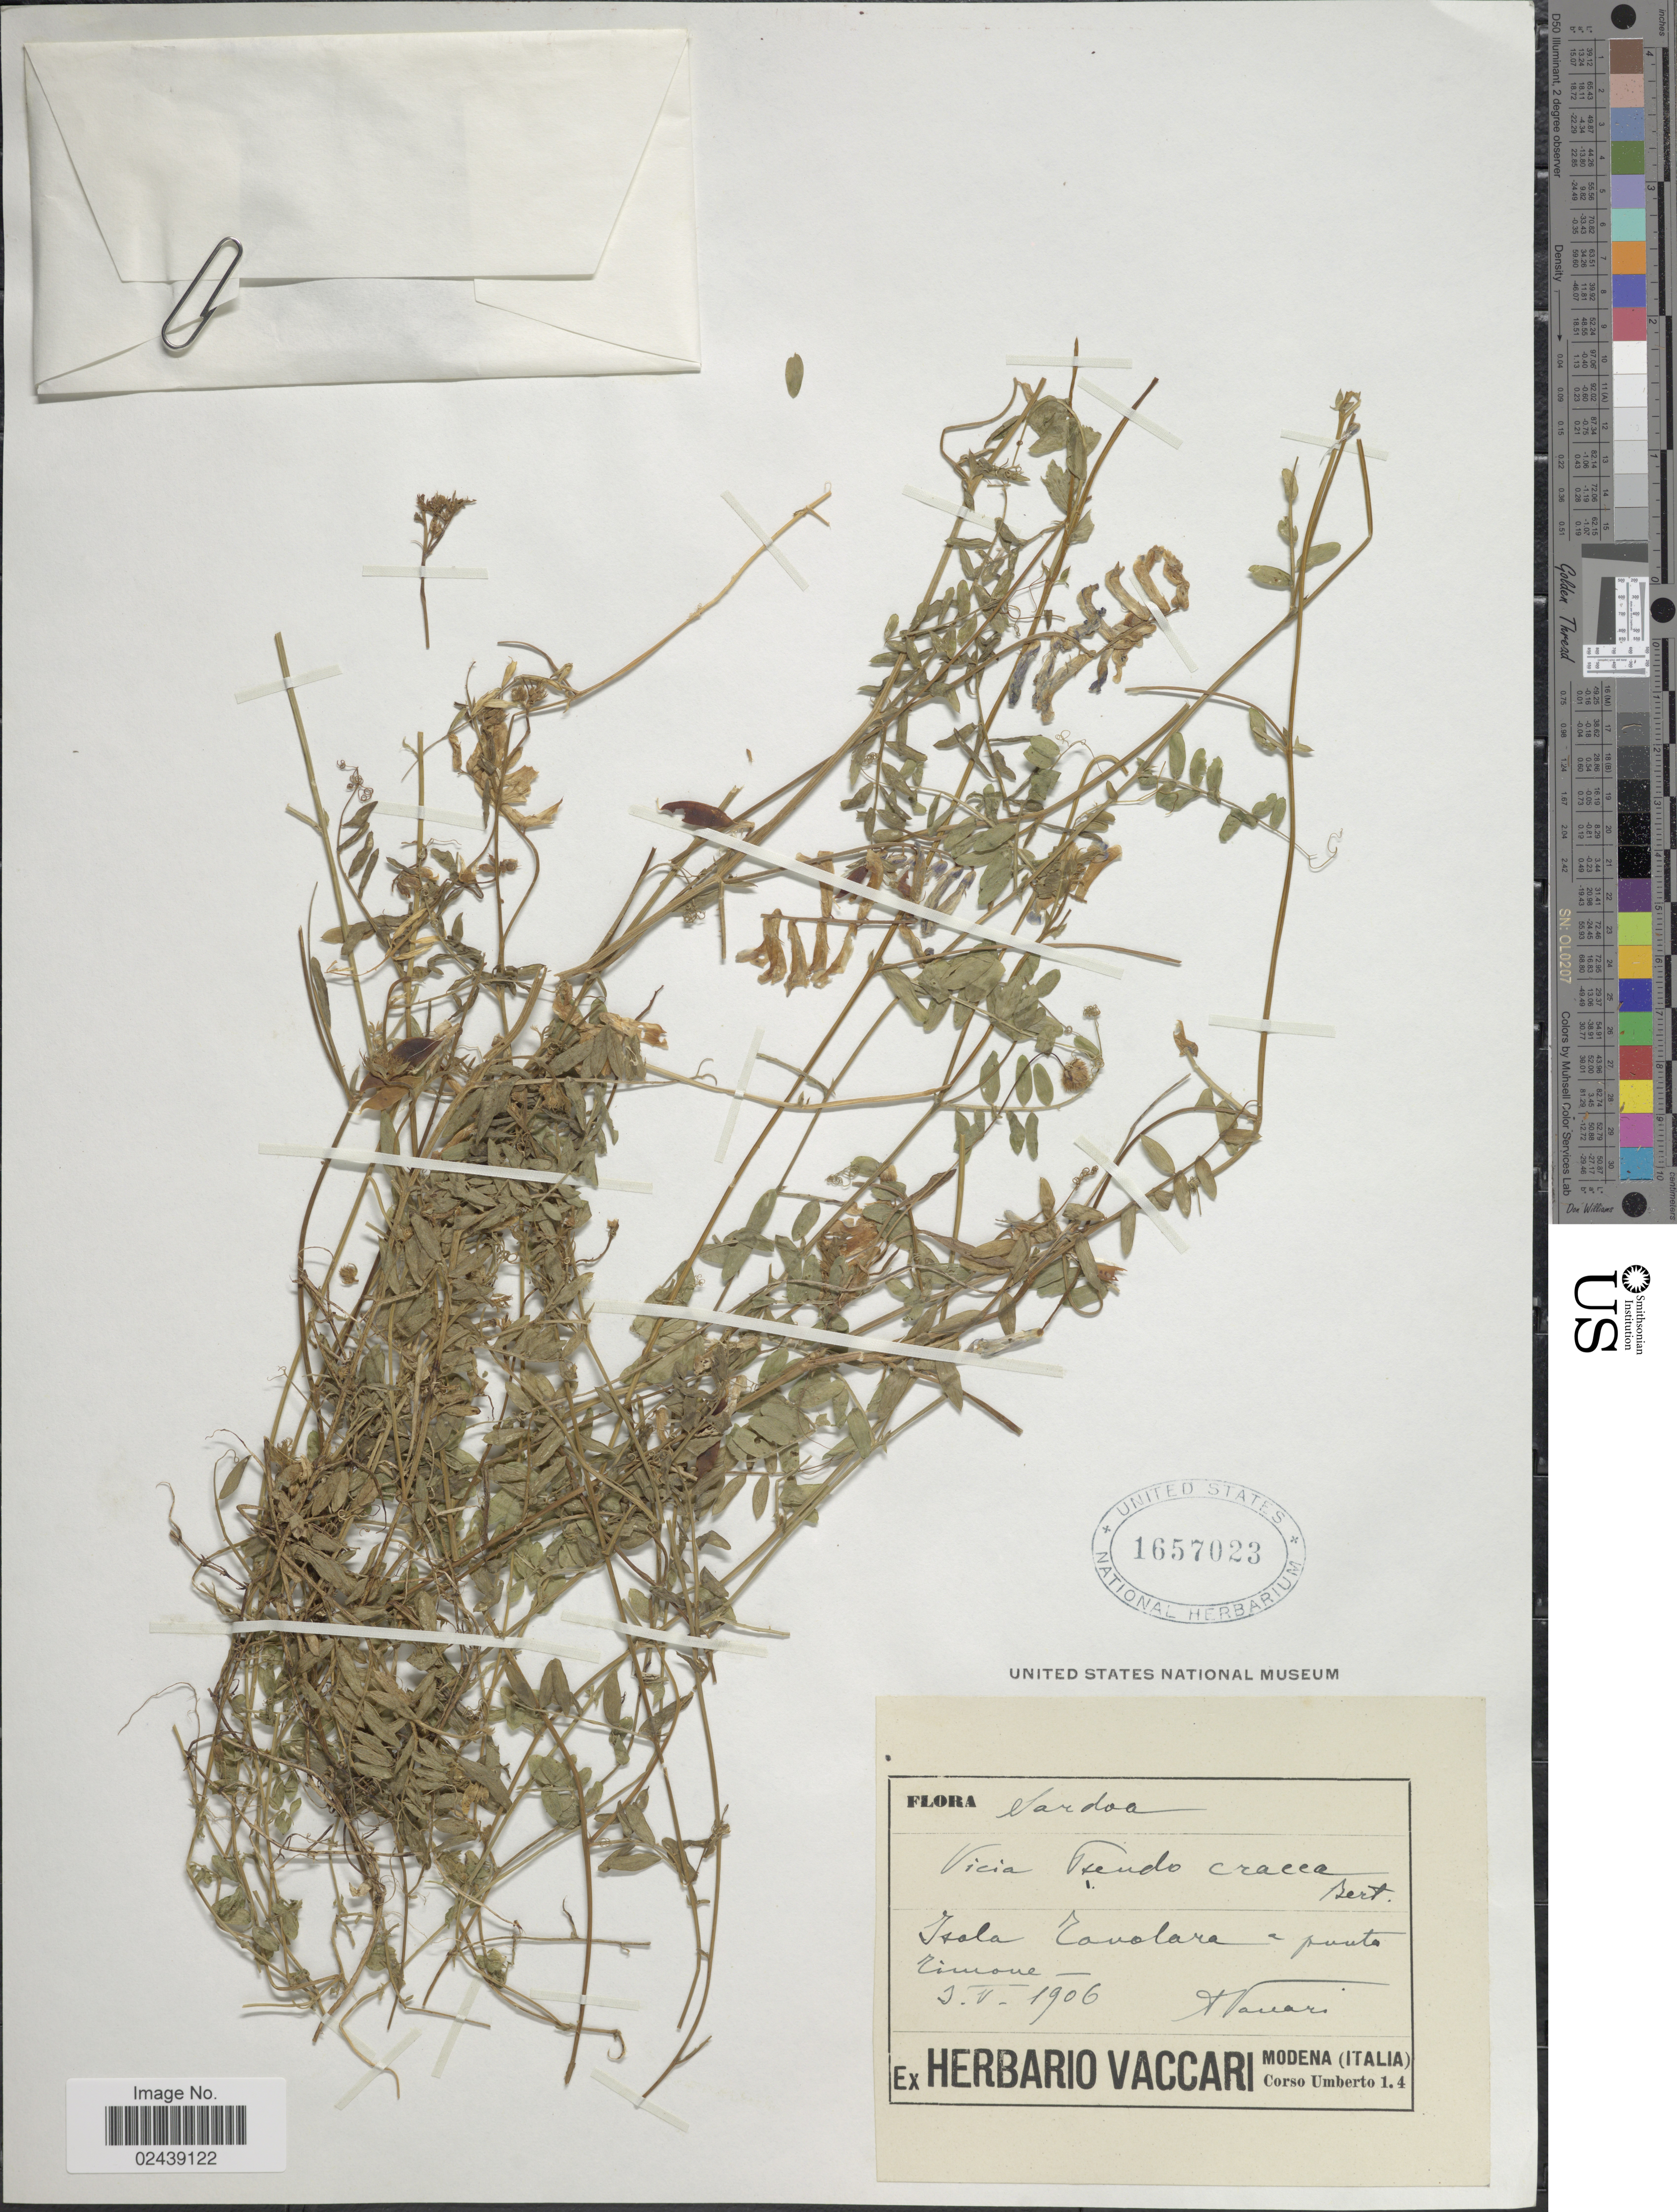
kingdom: Plantae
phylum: Tracheophyta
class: Magnoliopsida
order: Fabales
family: Fabaceae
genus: Vicia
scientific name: Vicia pseudocracca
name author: Bertol.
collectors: -. Vaccari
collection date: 1906-05-03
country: Italy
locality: Sardoa, Isola Tavolara a puerta Timone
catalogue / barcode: US 1657023